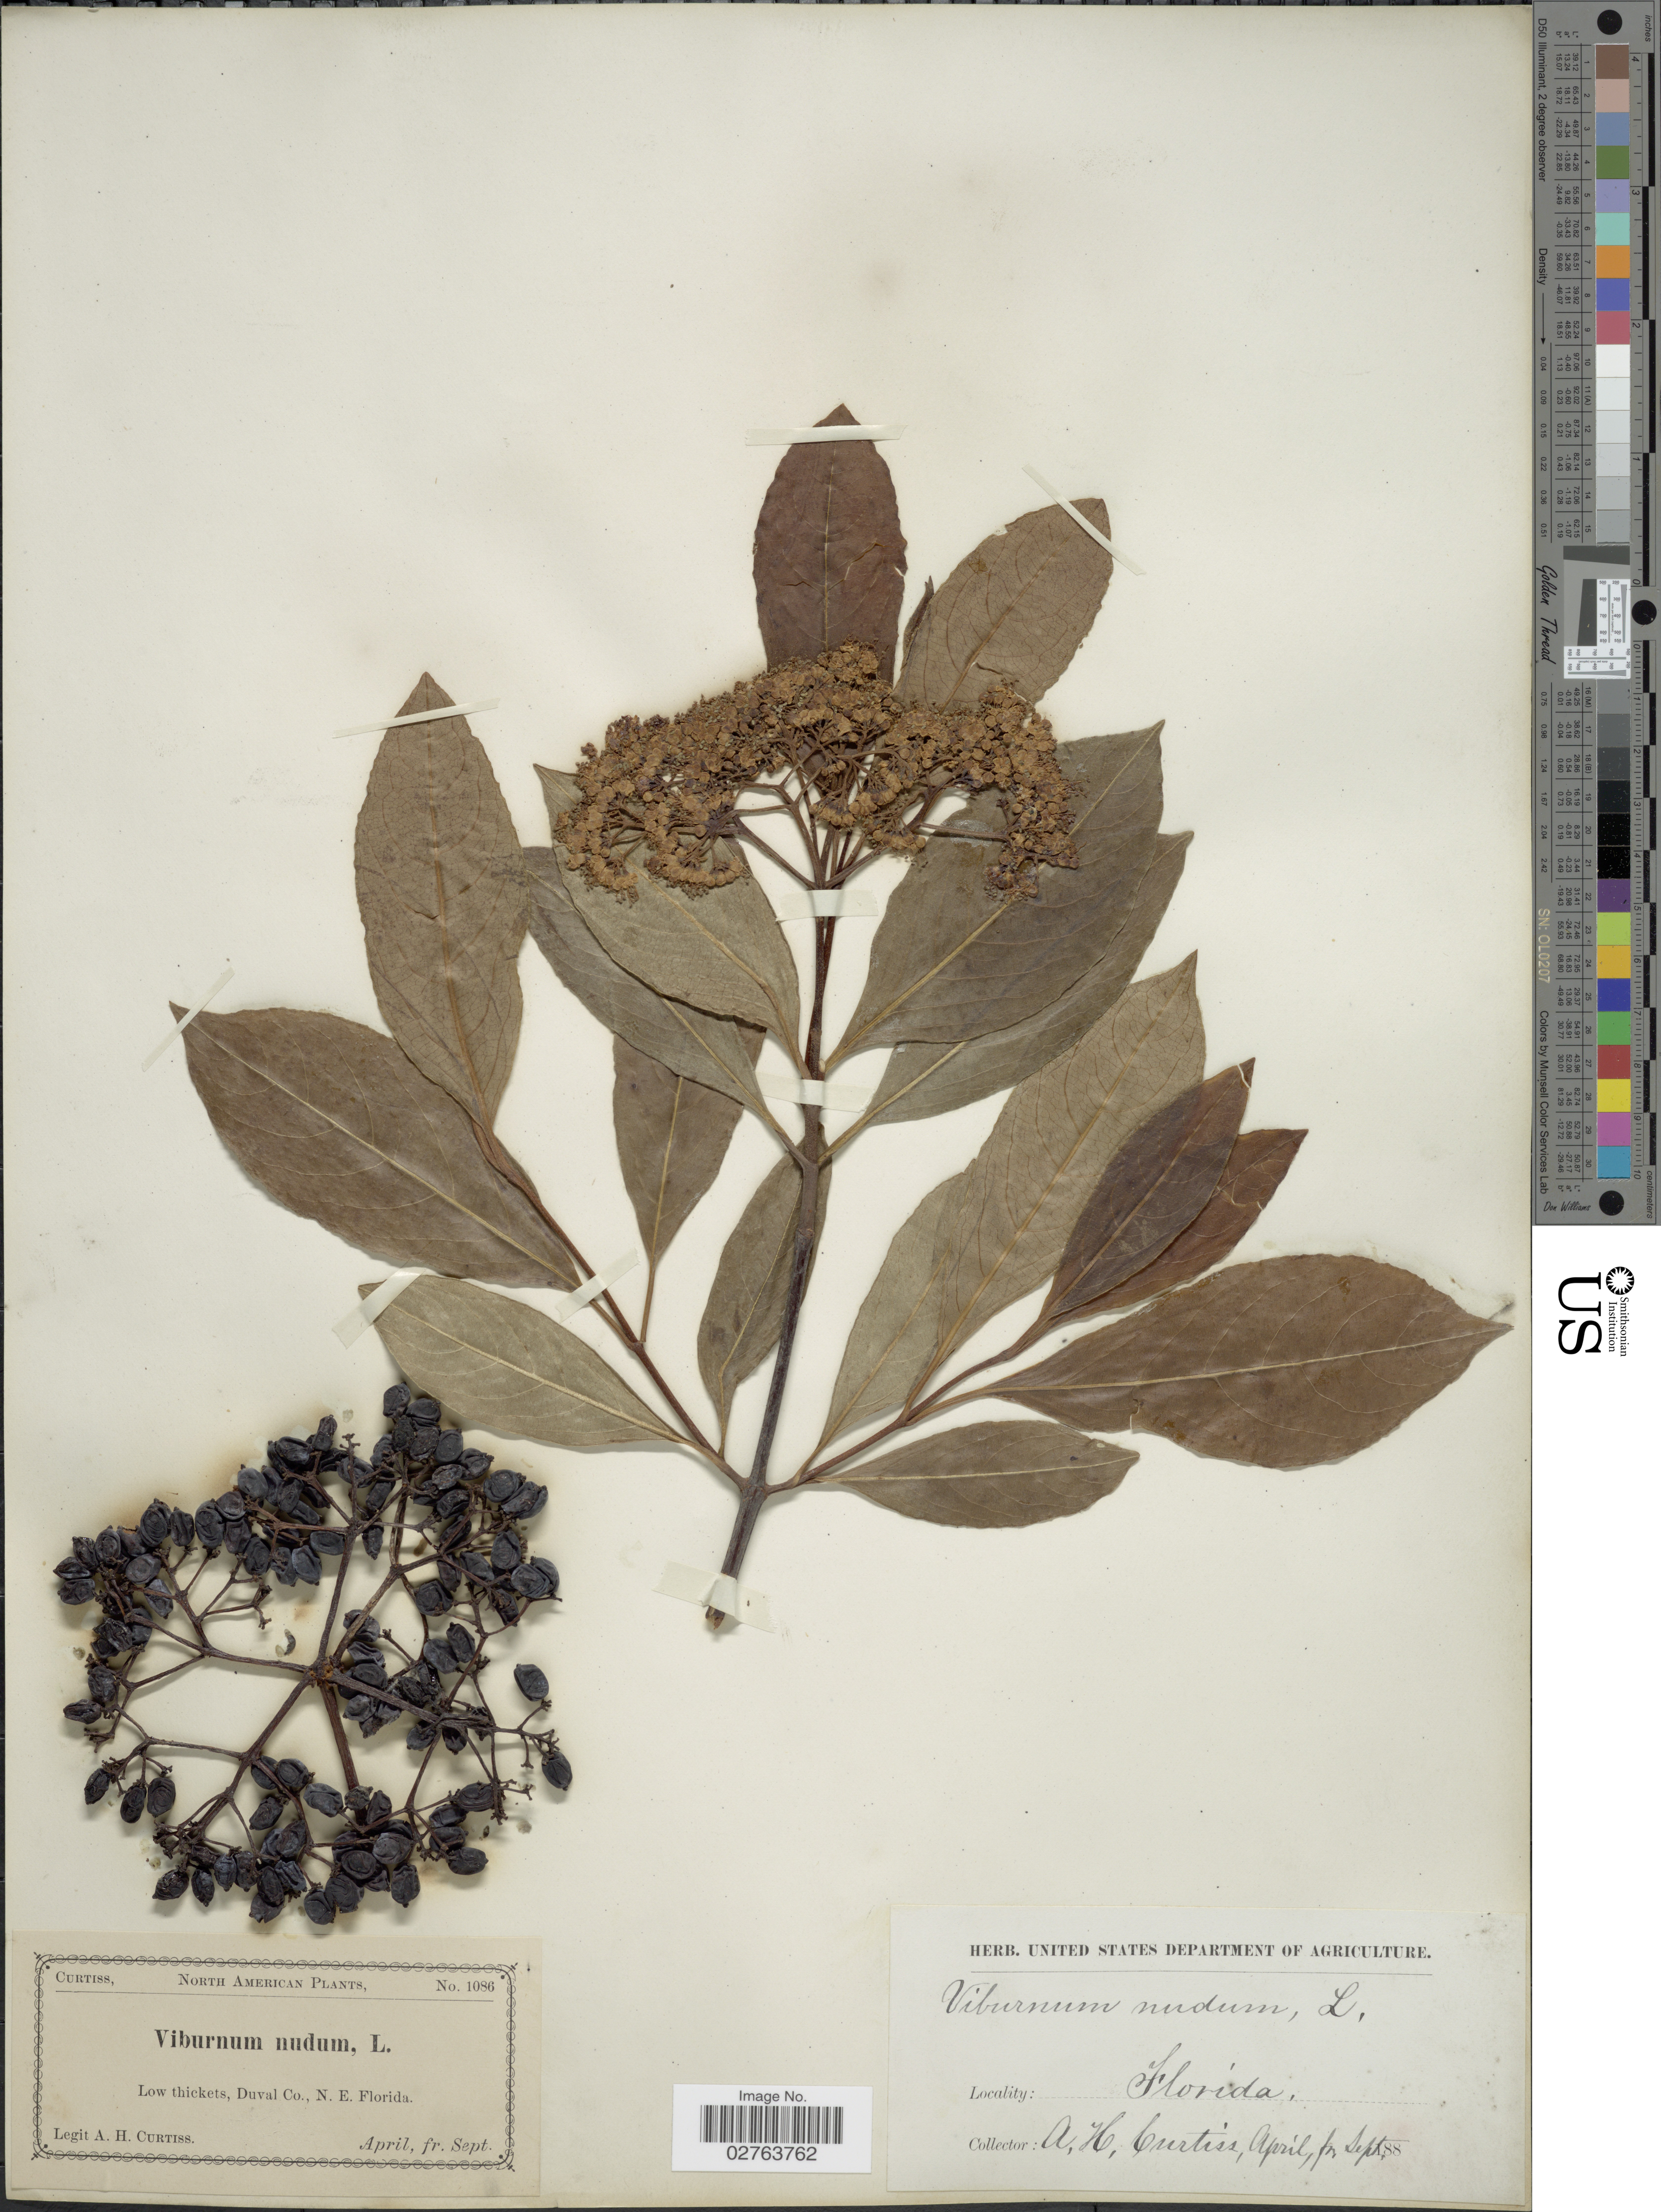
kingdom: Plantae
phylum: Tracheophyta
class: Magnoliopsida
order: Dipsacales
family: Viburnaceae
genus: Viburnum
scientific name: Viburnum nudum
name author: L.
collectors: A. H. Curtiss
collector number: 1086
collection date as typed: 188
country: United States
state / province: Florida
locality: Low thickets, Duval Co.